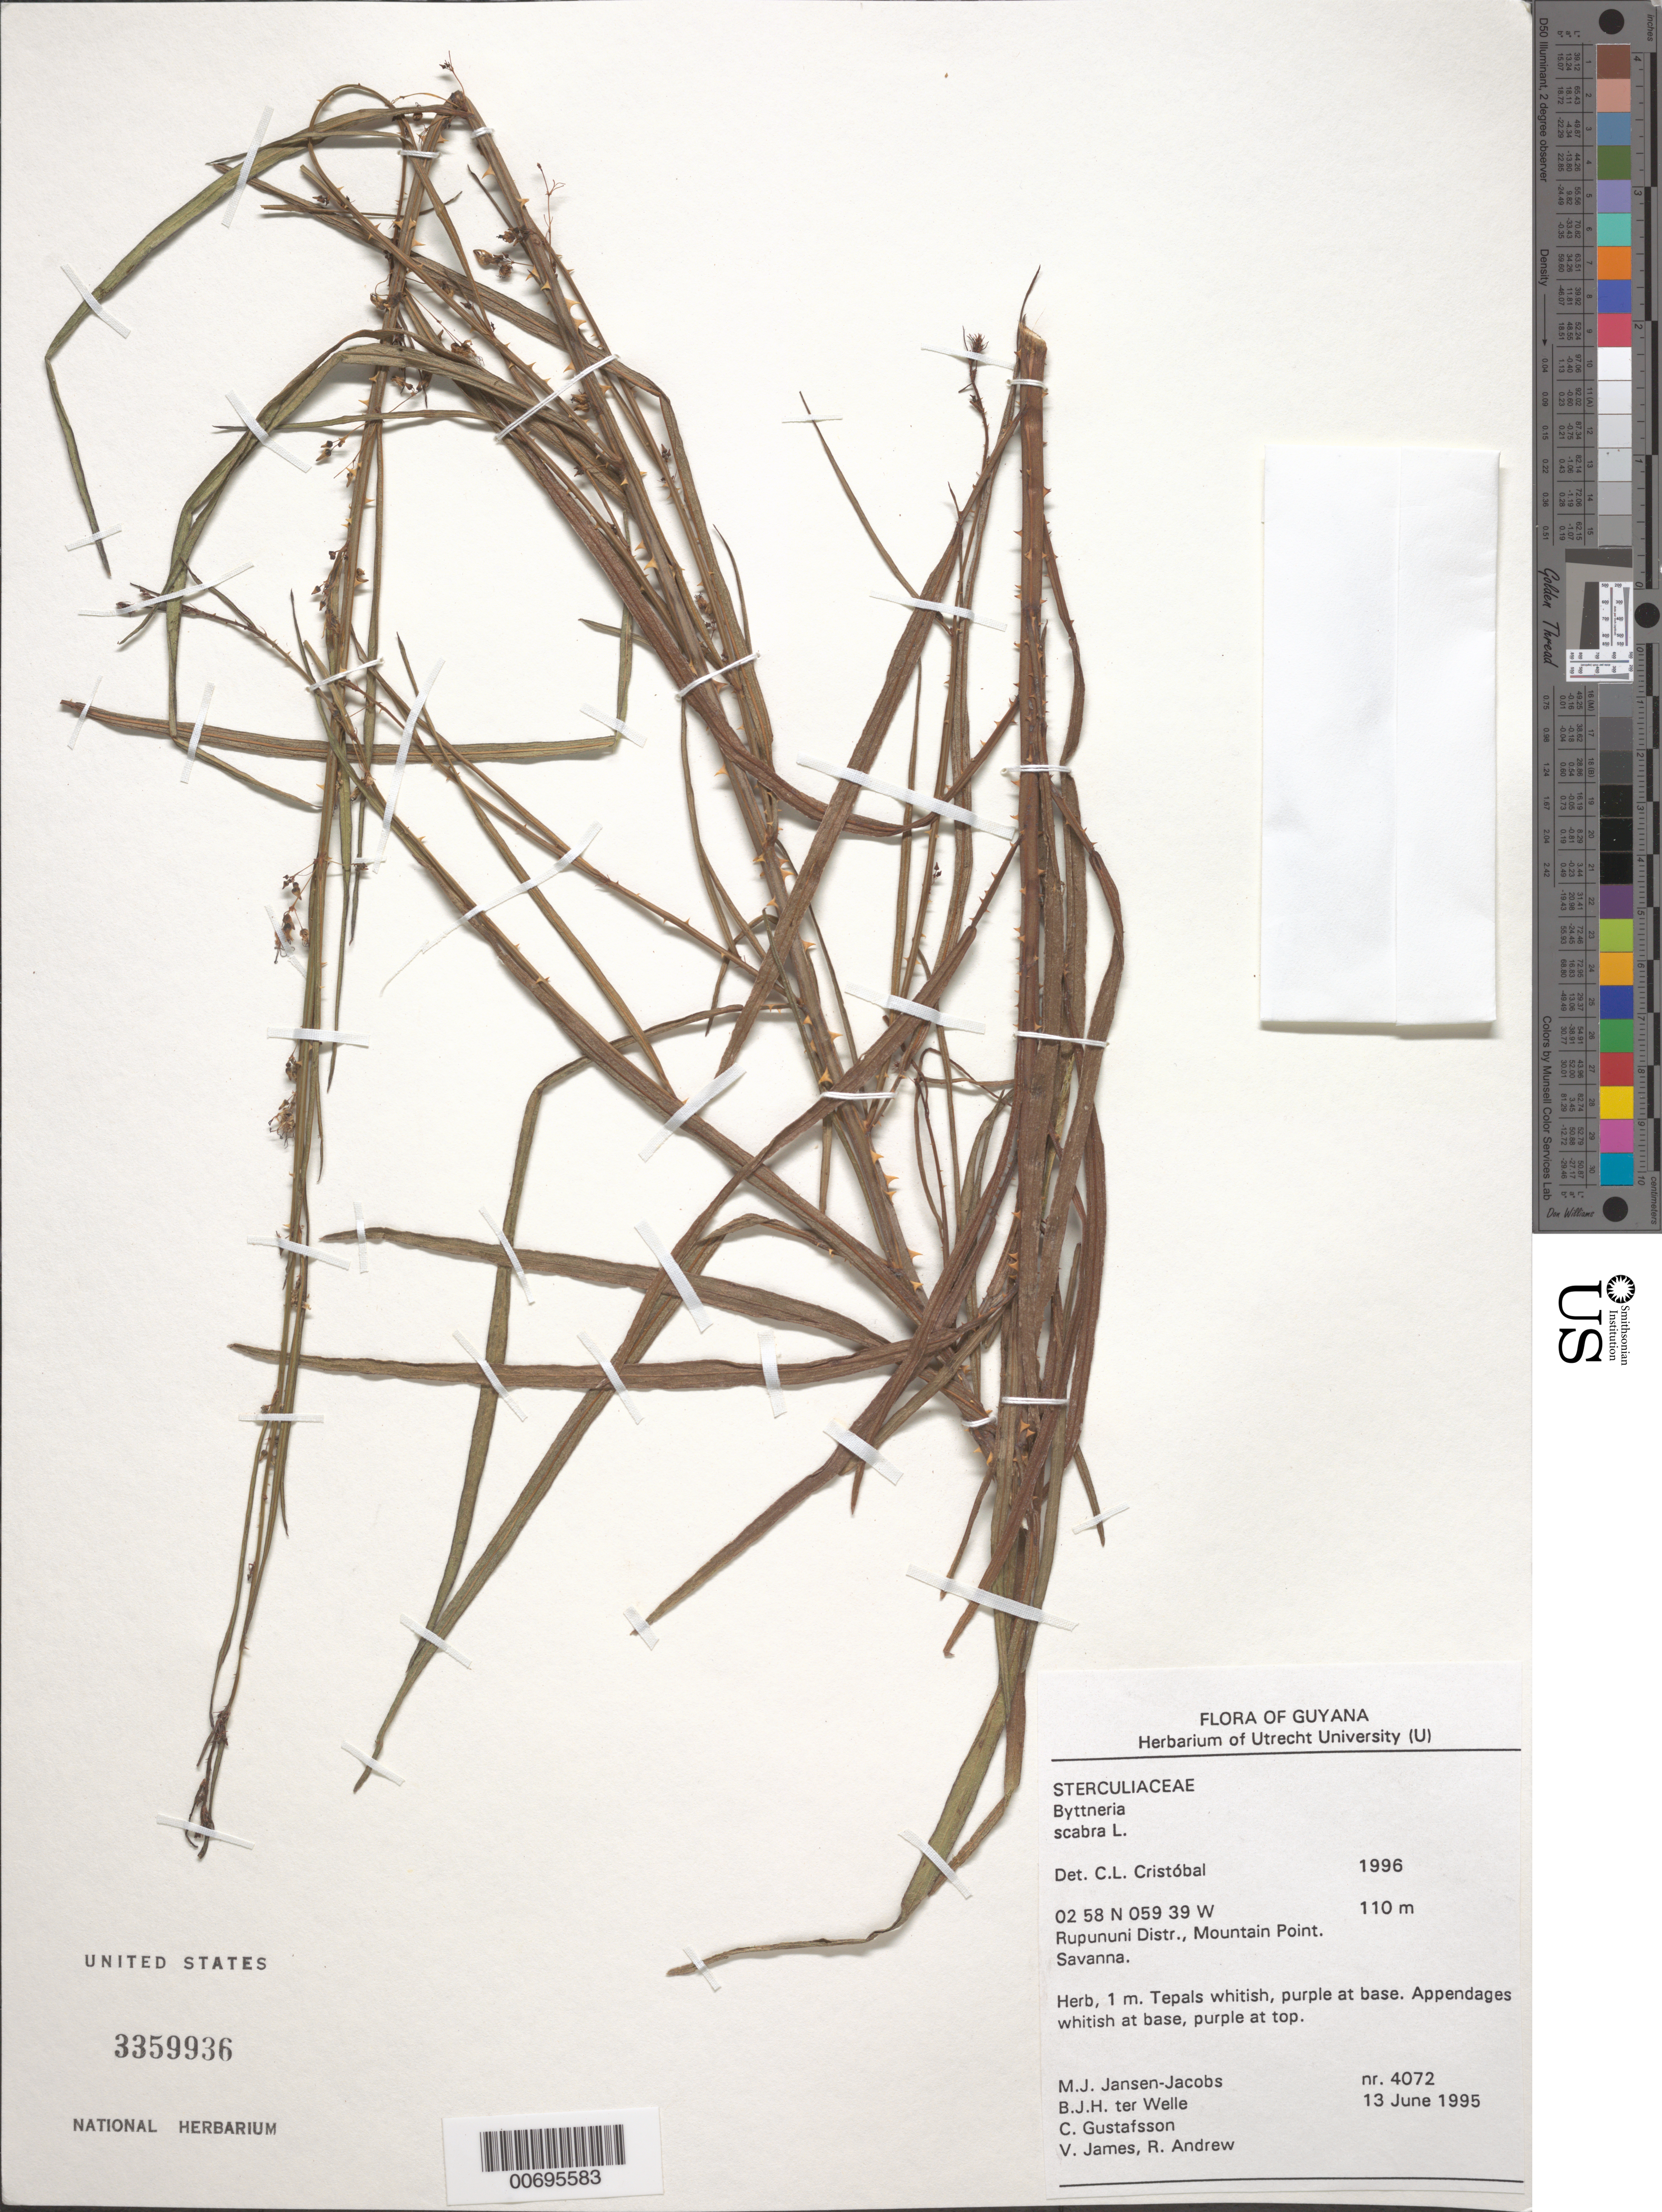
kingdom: Plantae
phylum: Tracheophyta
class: Magnoliopsida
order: Malvales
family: Malvaceae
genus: Byttneria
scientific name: Byttneria scabra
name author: L.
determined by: Cristóbal, C. L.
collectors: M. J. Jansen-Jacobs, B. Welle, C. G. Gustafsson, V. James & R. Andrew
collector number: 4072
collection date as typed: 13-Jun-95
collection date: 1995-06-13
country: Guyana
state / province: U. Takutu-U. Essequibo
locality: Mountain Point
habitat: Savanna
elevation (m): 110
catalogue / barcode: US 3359936